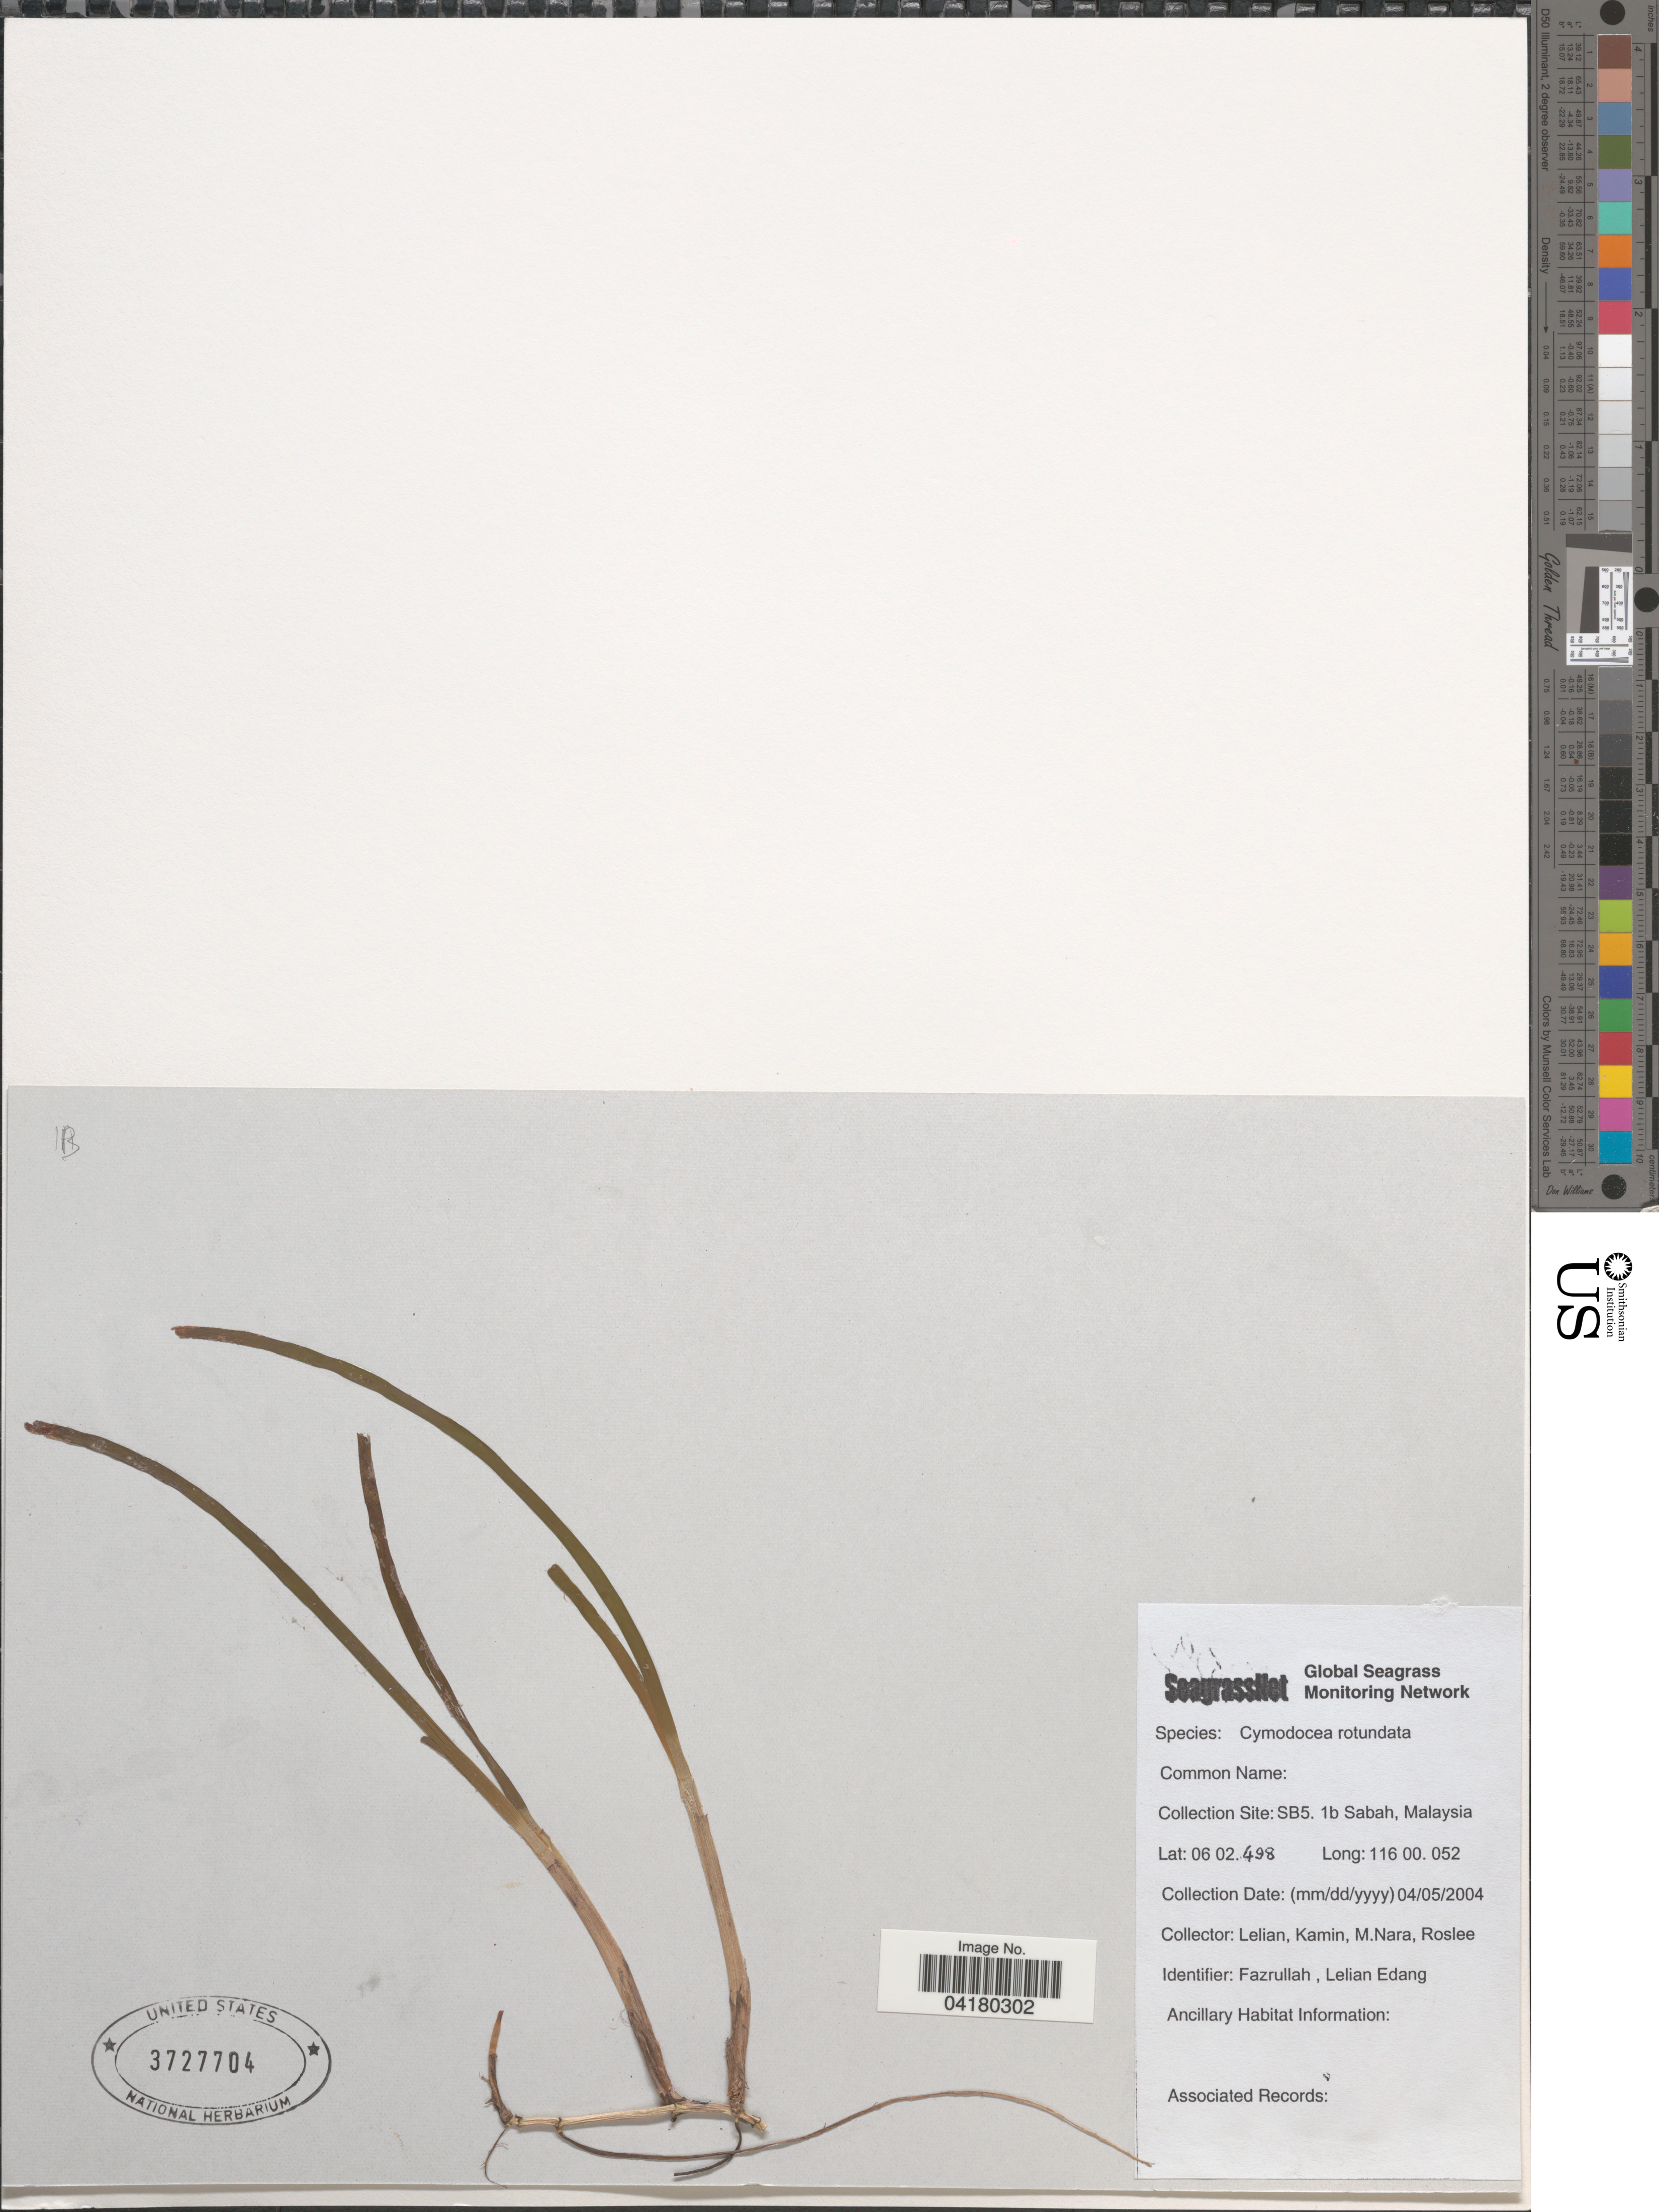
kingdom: Plantae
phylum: Tracheophyta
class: Liliopsida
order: Alismatales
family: Cymodoceaceae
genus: Cymodocea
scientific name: Cymodocea rotundata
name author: Asch. & Schweinf.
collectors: Lelian, Kamin, M. Nara & Roslee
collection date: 2004-04-05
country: Malaysia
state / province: Sabah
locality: SB5. 1b.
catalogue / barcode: US 3727704